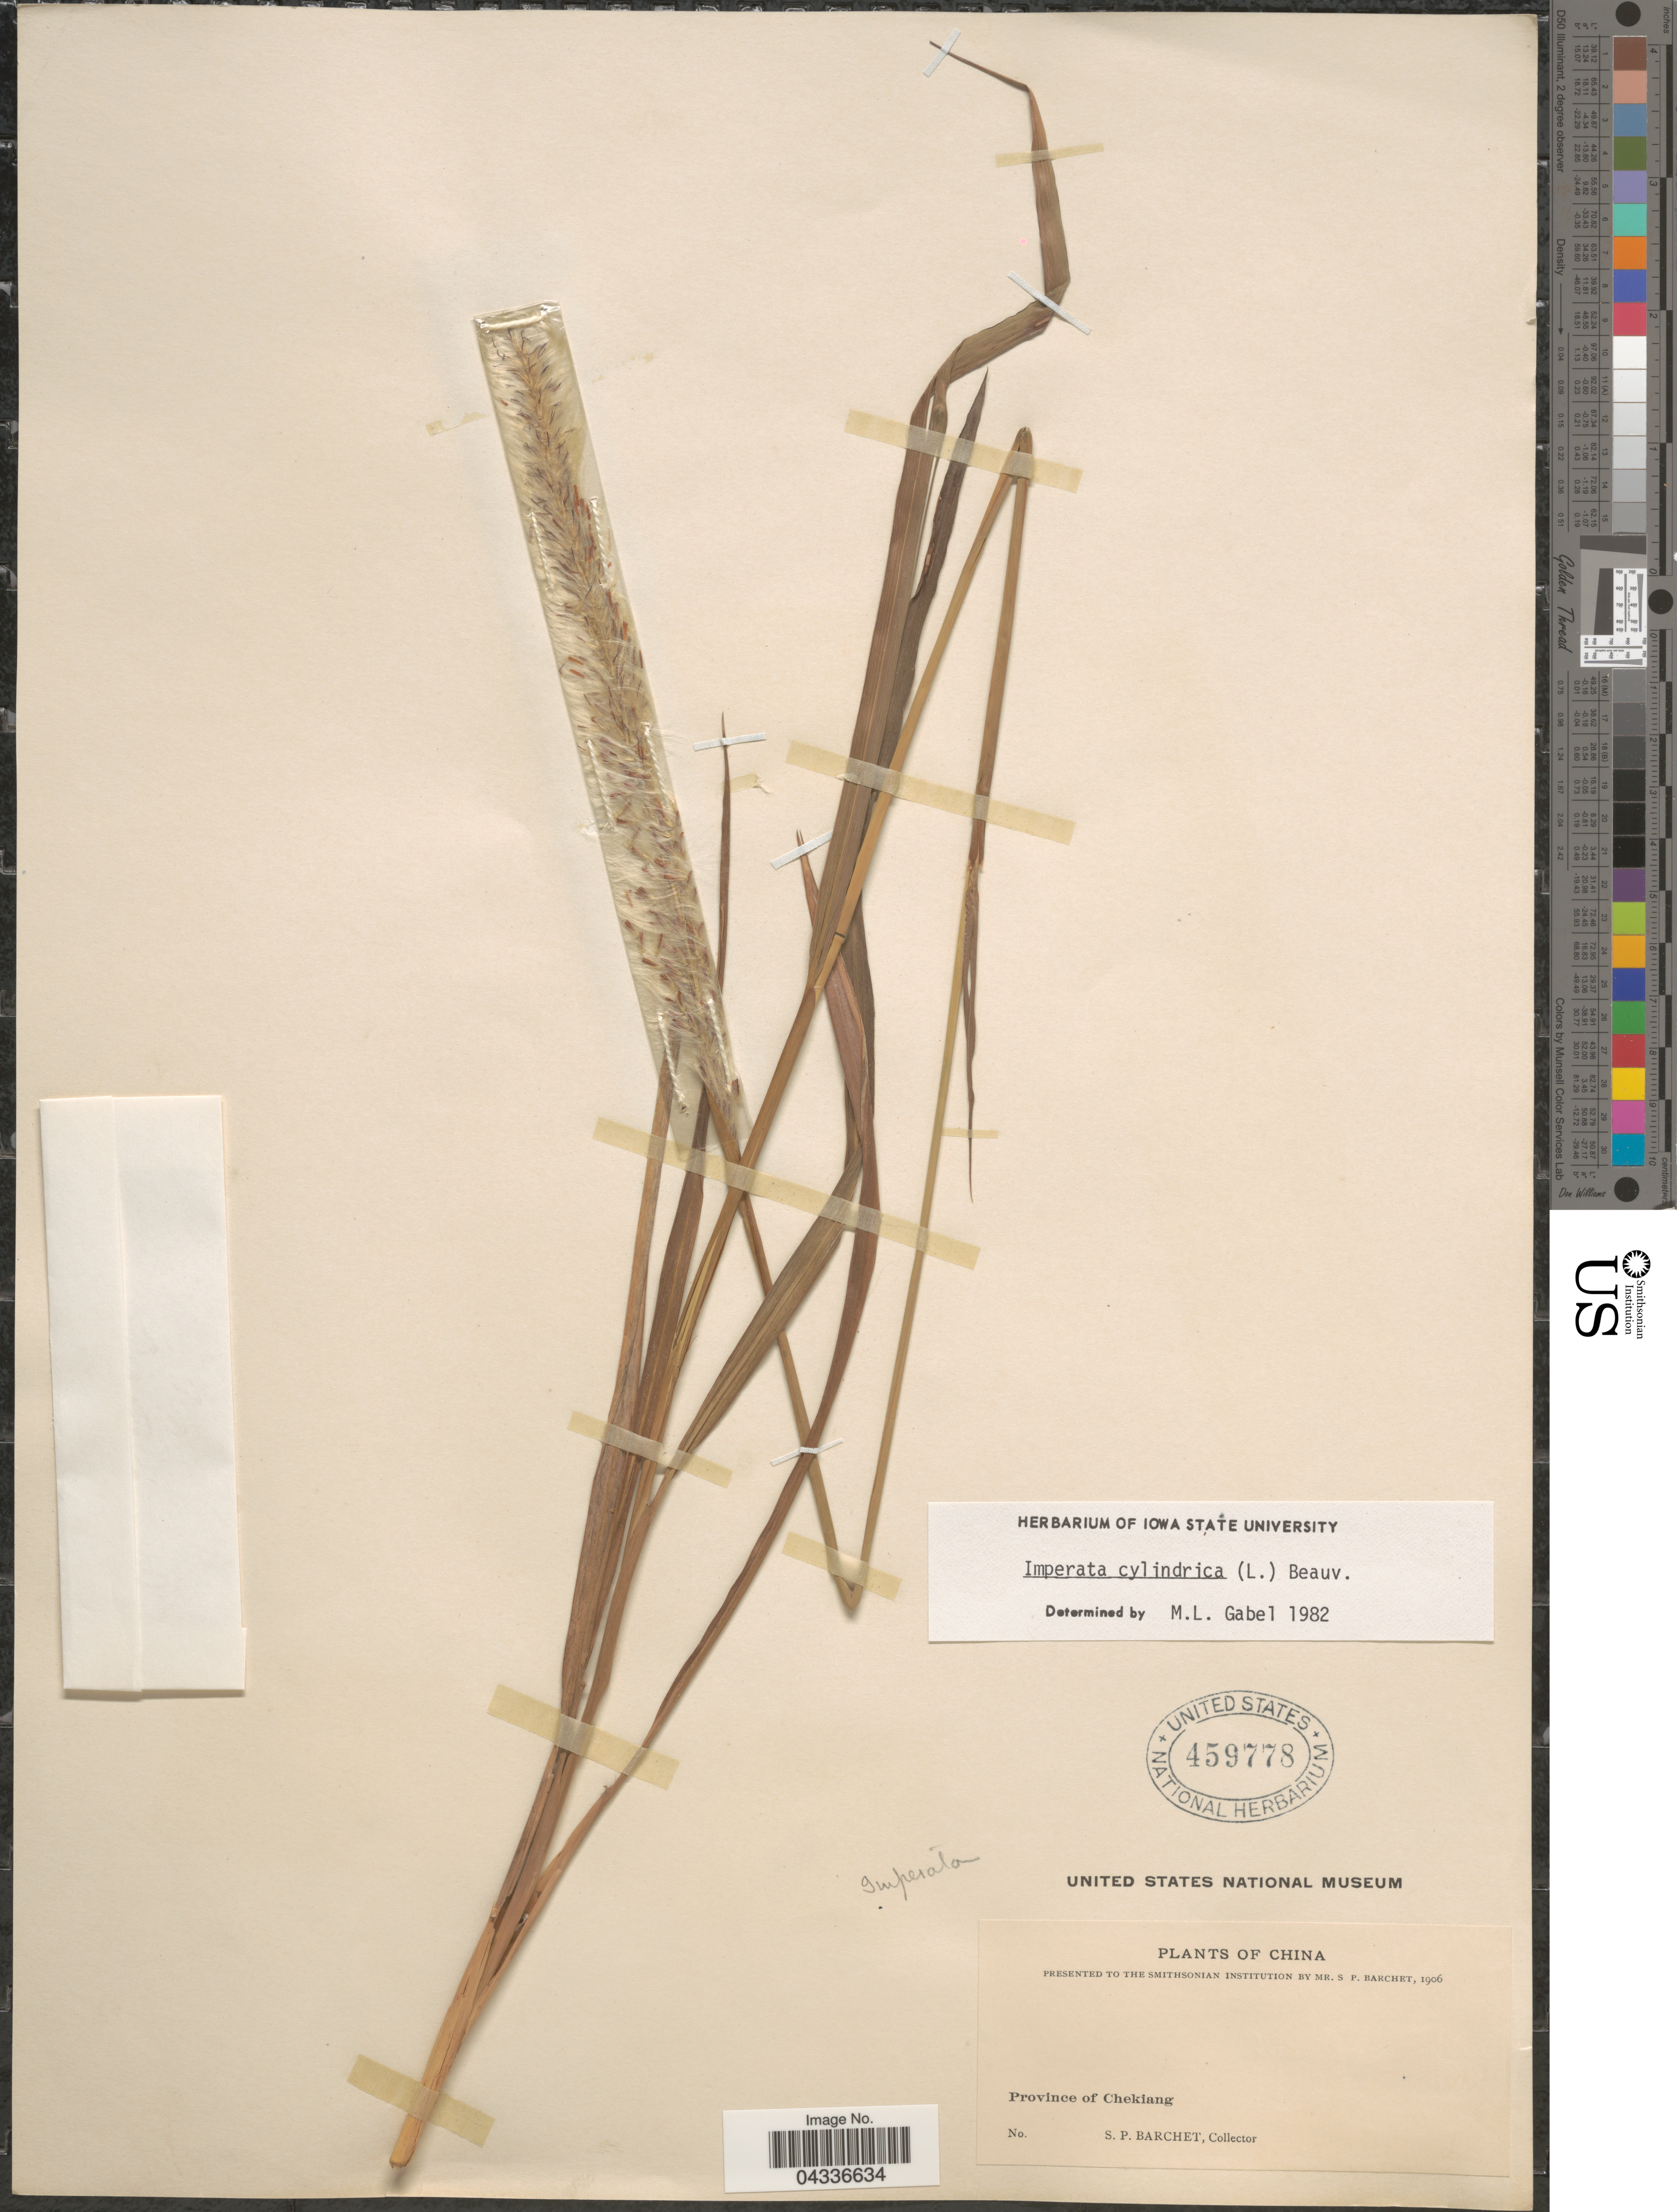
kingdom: Plantae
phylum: Tracheophyta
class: Liliopsida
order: Poales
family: Poaceae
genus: Imperata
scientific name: Imperata cylindrica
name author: (L.) P. Beauv.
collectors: S. P. Barchet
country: China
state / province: Zhejiang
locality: Province of Chekiang.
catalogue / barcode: US 459778